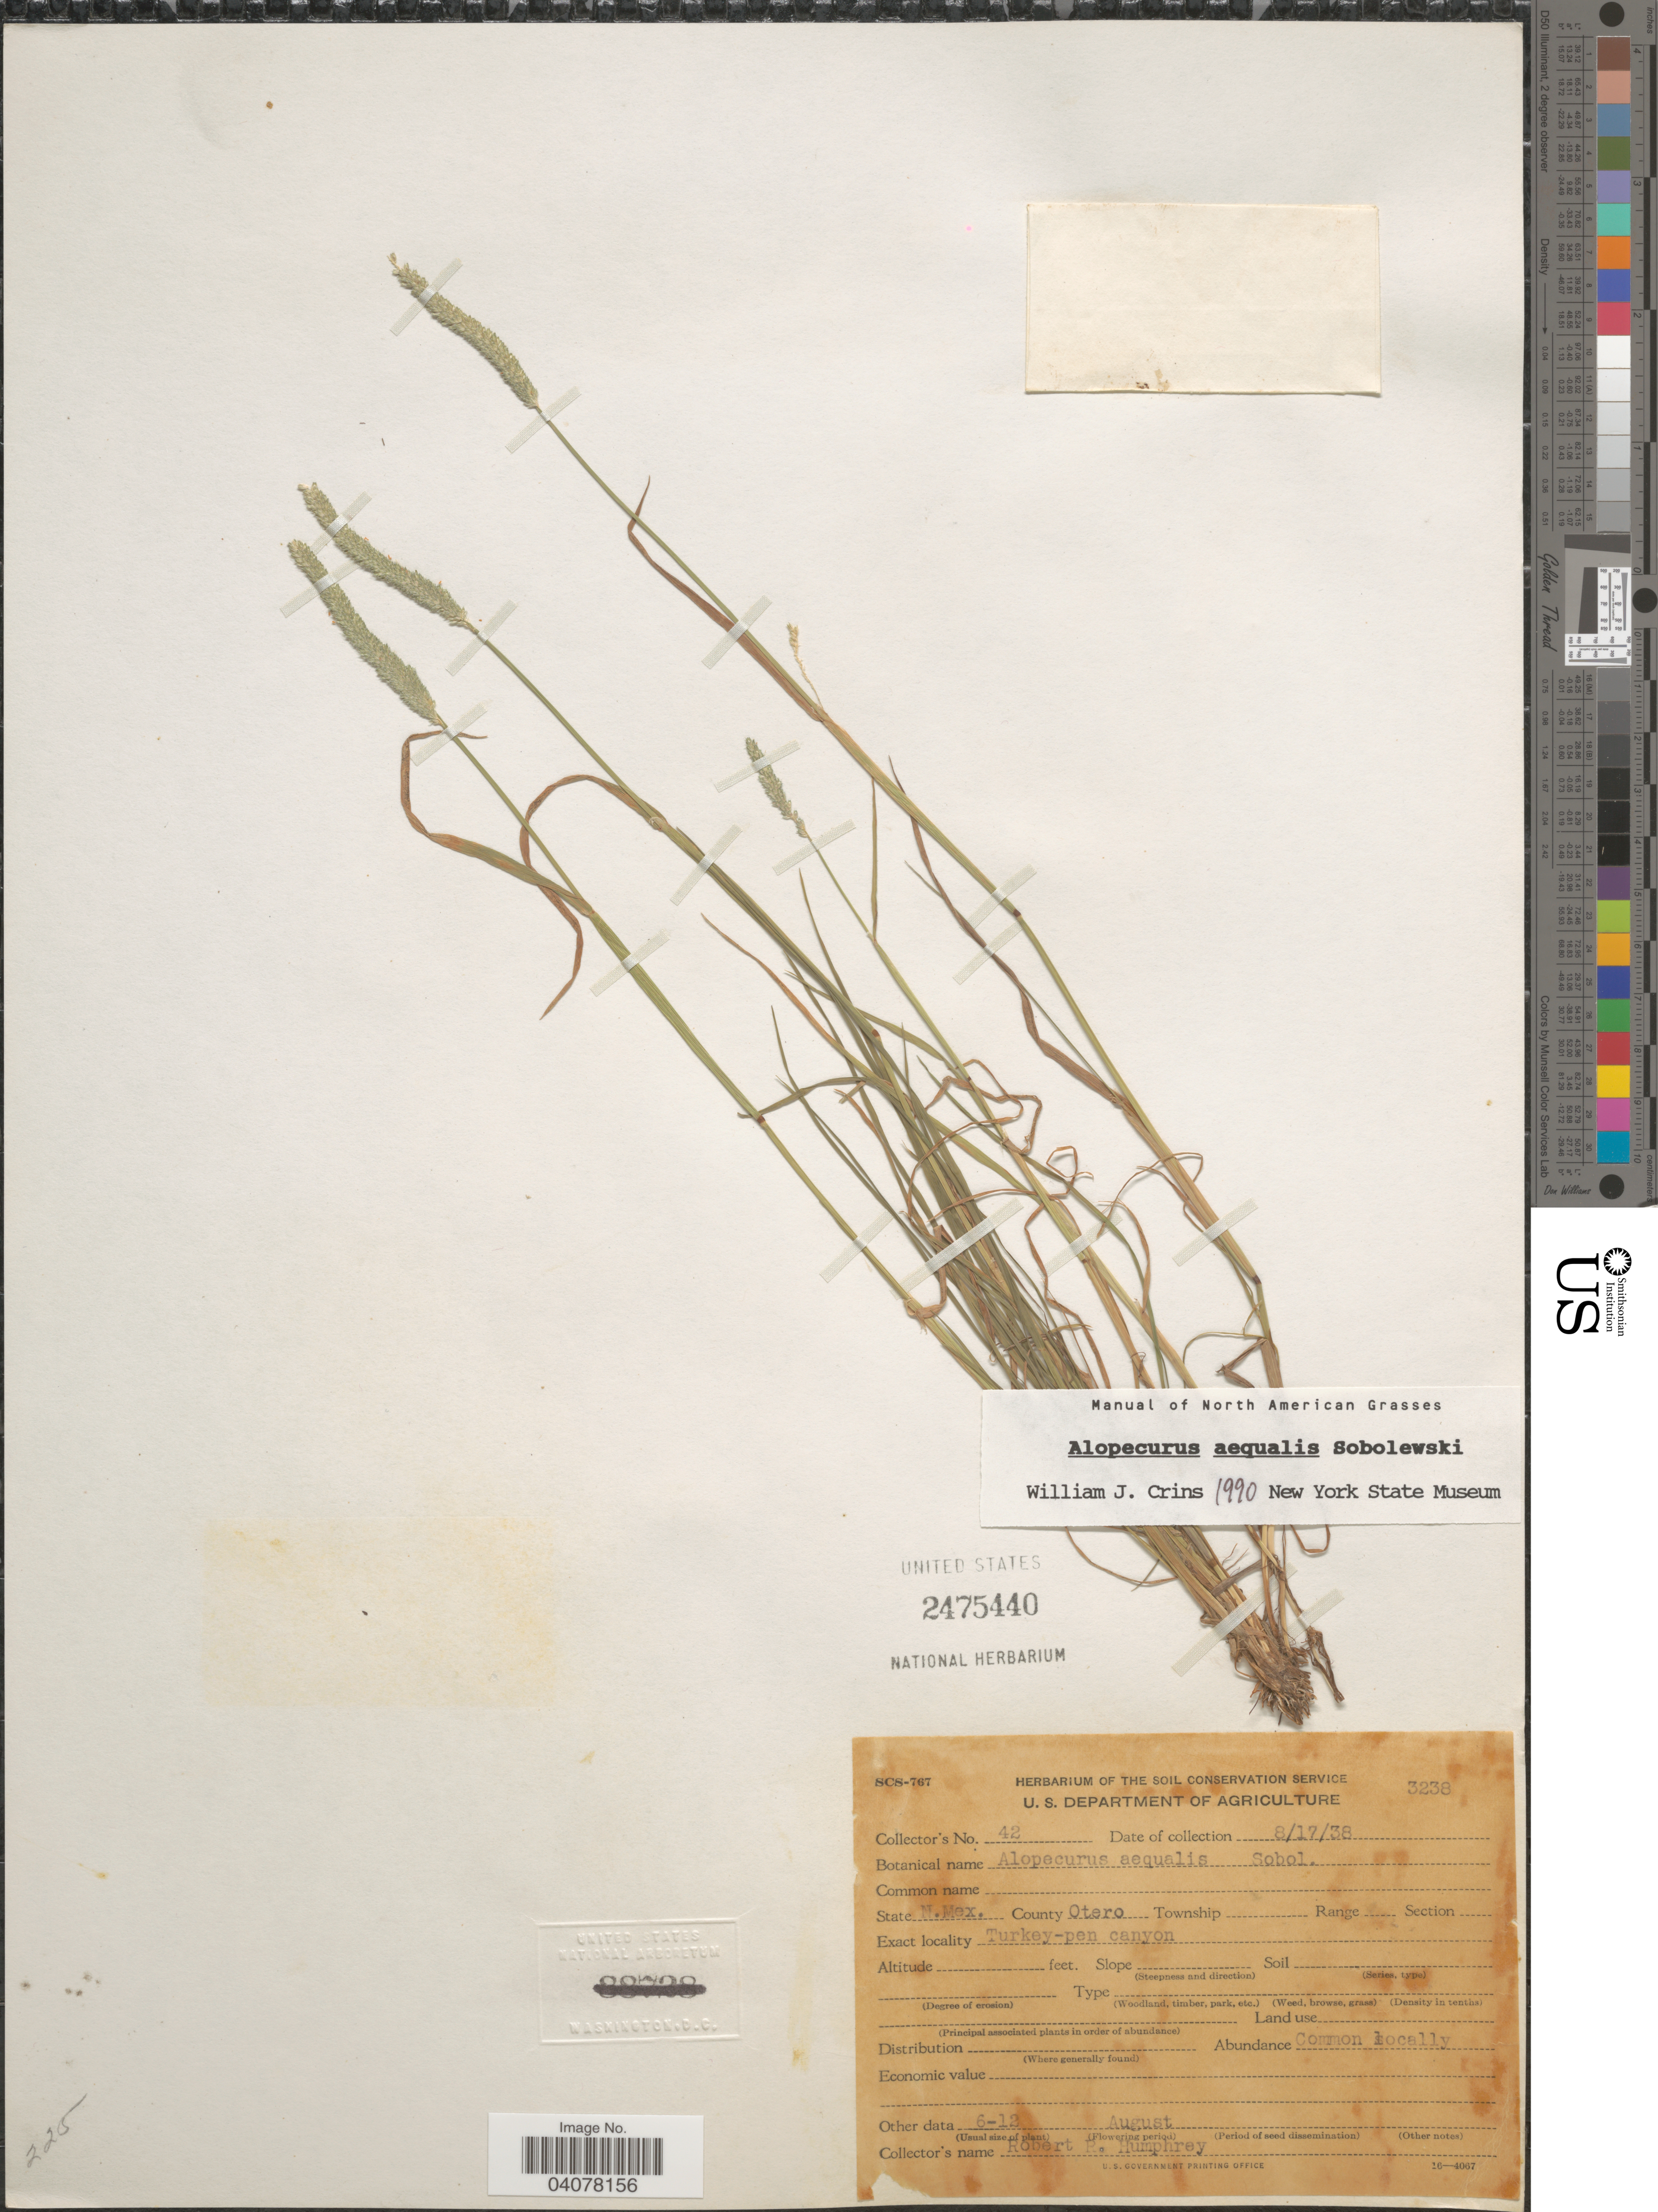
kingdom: Plantae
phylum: Tracheophyta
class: Liliopsida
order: Poales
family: Poaceae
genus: Alopecurus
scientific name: Alopecurus aequalis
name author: Sobol.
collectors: R. Humphrey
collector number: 42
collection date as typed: Transcribed d/m/y: 17/8/38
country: United States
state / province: New Mexico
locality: County Otero. Turkey-pen canyon.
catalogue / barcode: US 2475440